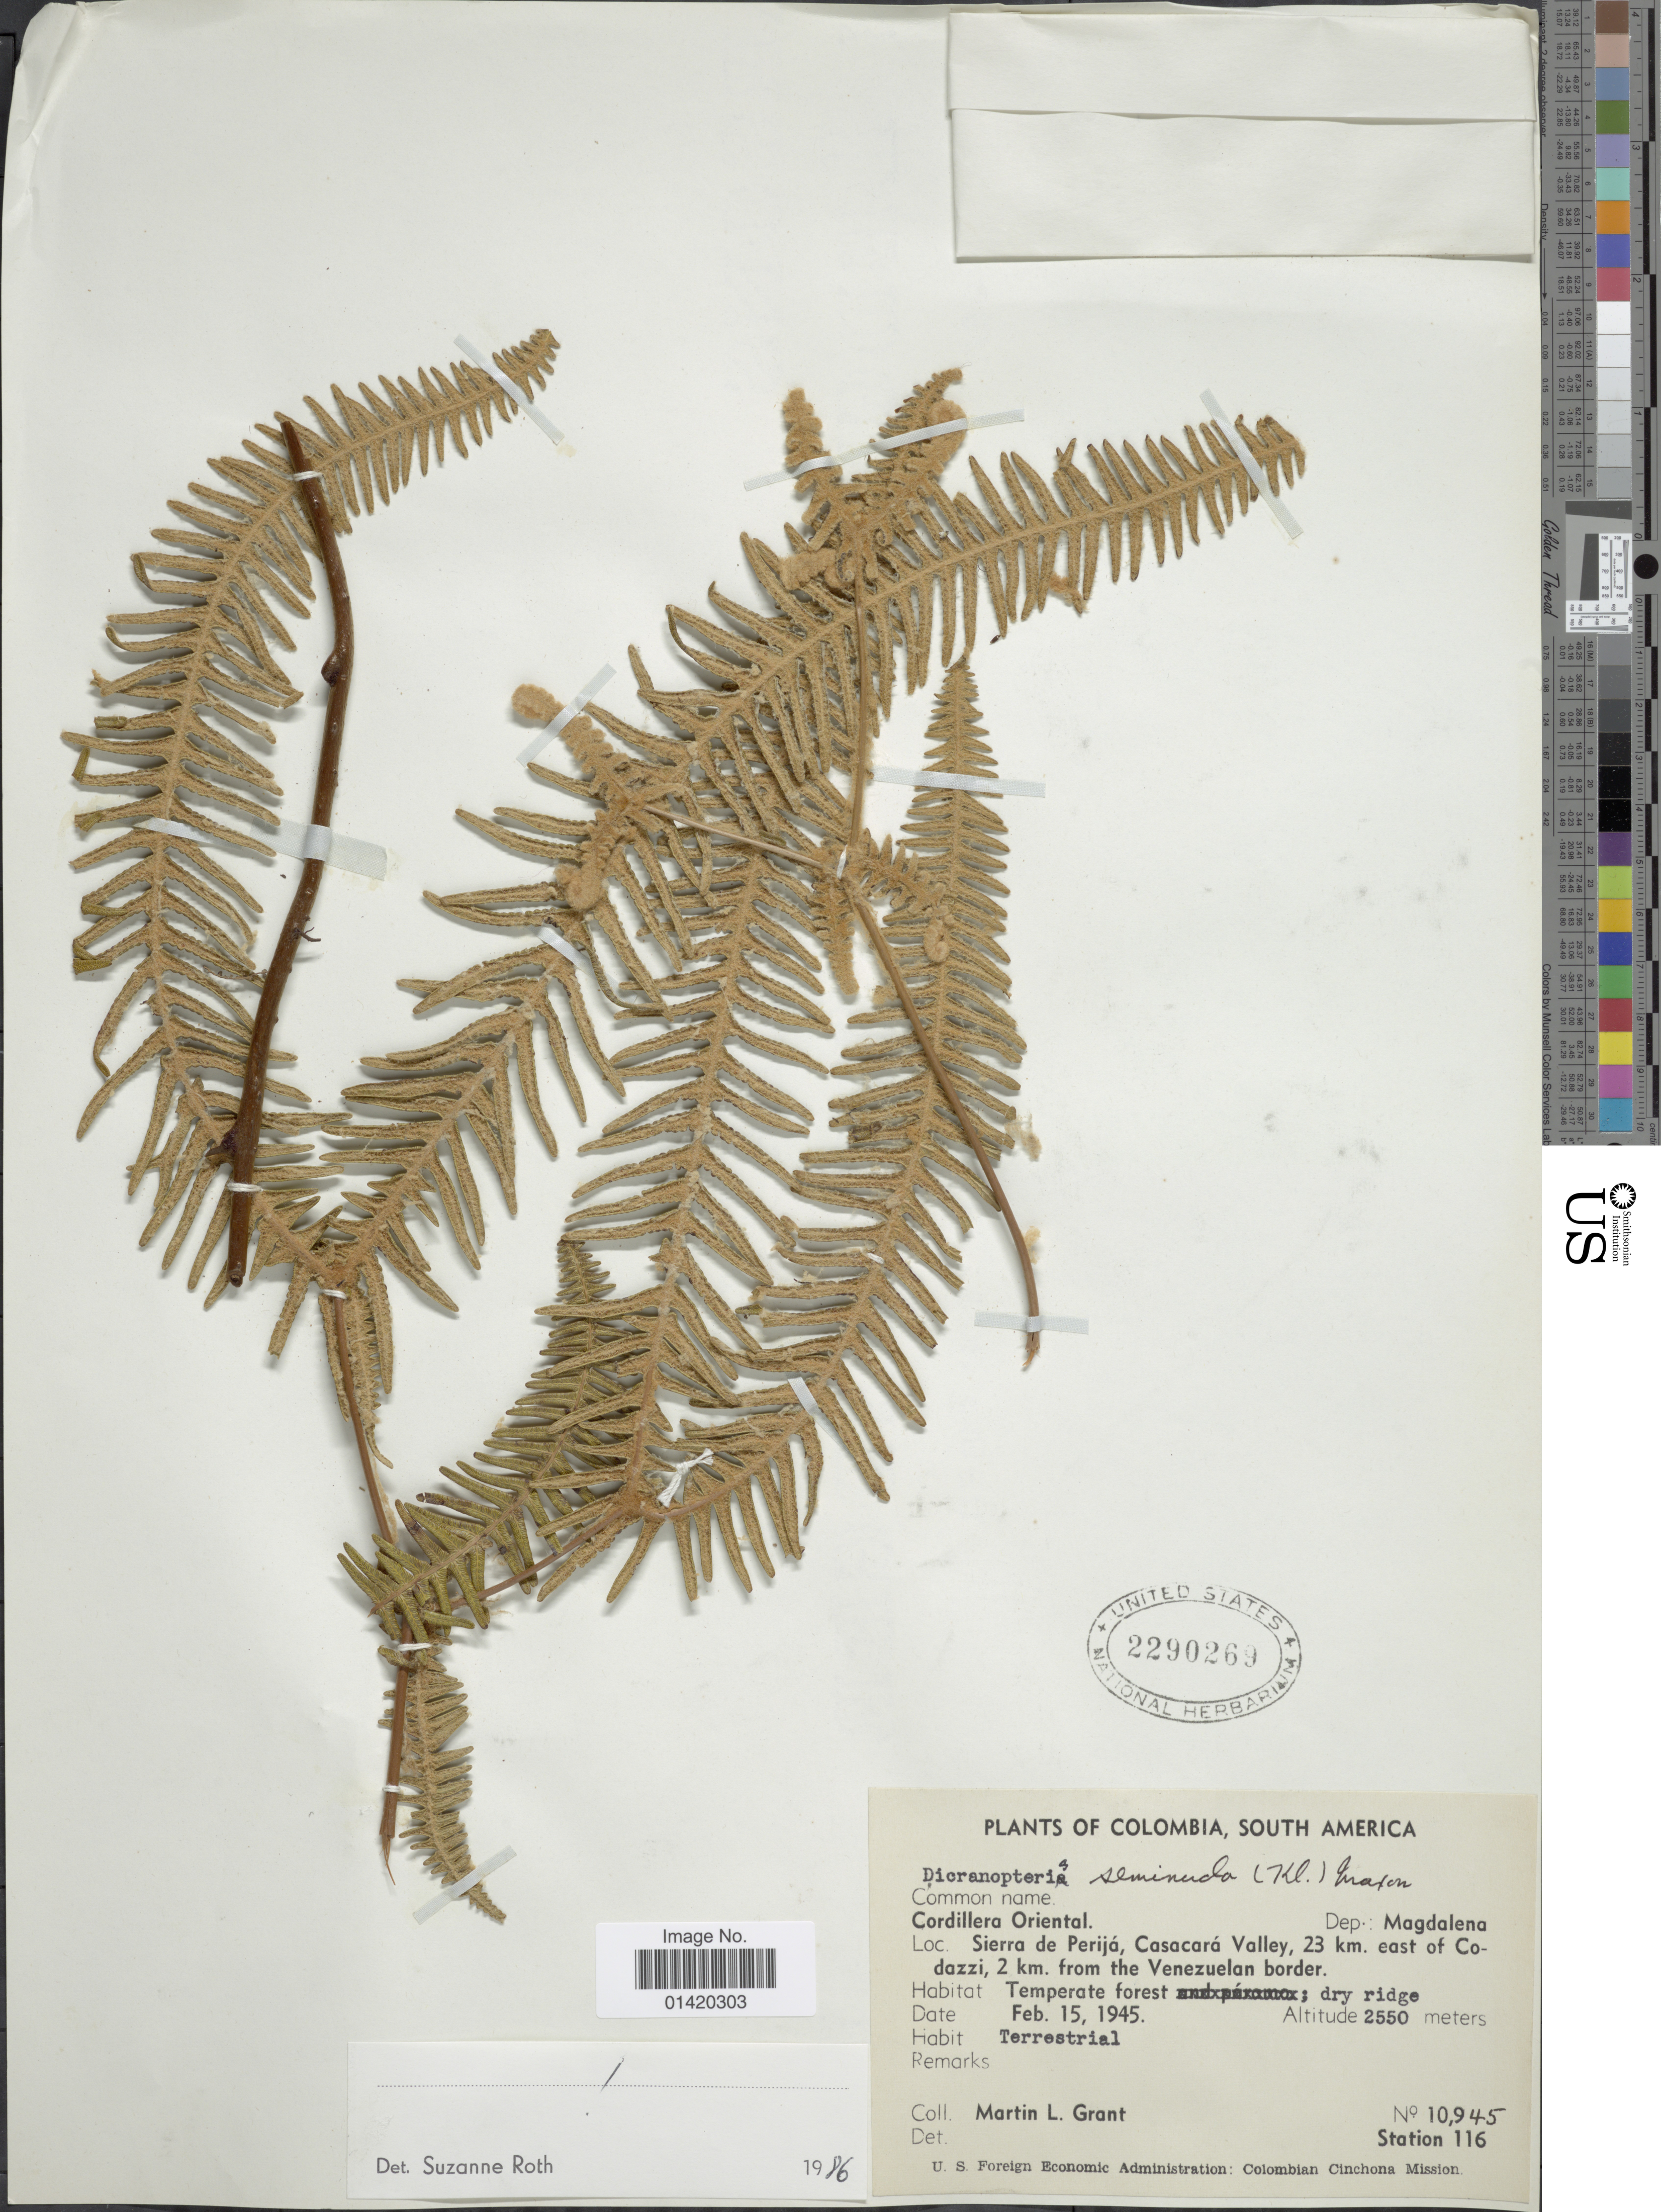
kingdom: Plantae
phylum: Tracheophyta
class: Polypodiopsida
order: Gleicheniales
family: Gleicheniaceae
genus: Dicranopteris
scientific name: Dicranopteris seminuda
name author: (Klotzsch) Maxon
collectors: M. L. Grant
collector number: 10945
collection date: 1945-02-15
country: Colombia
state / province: Magdalena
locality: Cordiller Oriental, Dep: Magdalena, Sierra de Perijá, Caacará Valley, 23 km east of Codazzi, 2 km from the Venezuelan border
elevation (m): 2550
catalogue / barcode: US 2290269